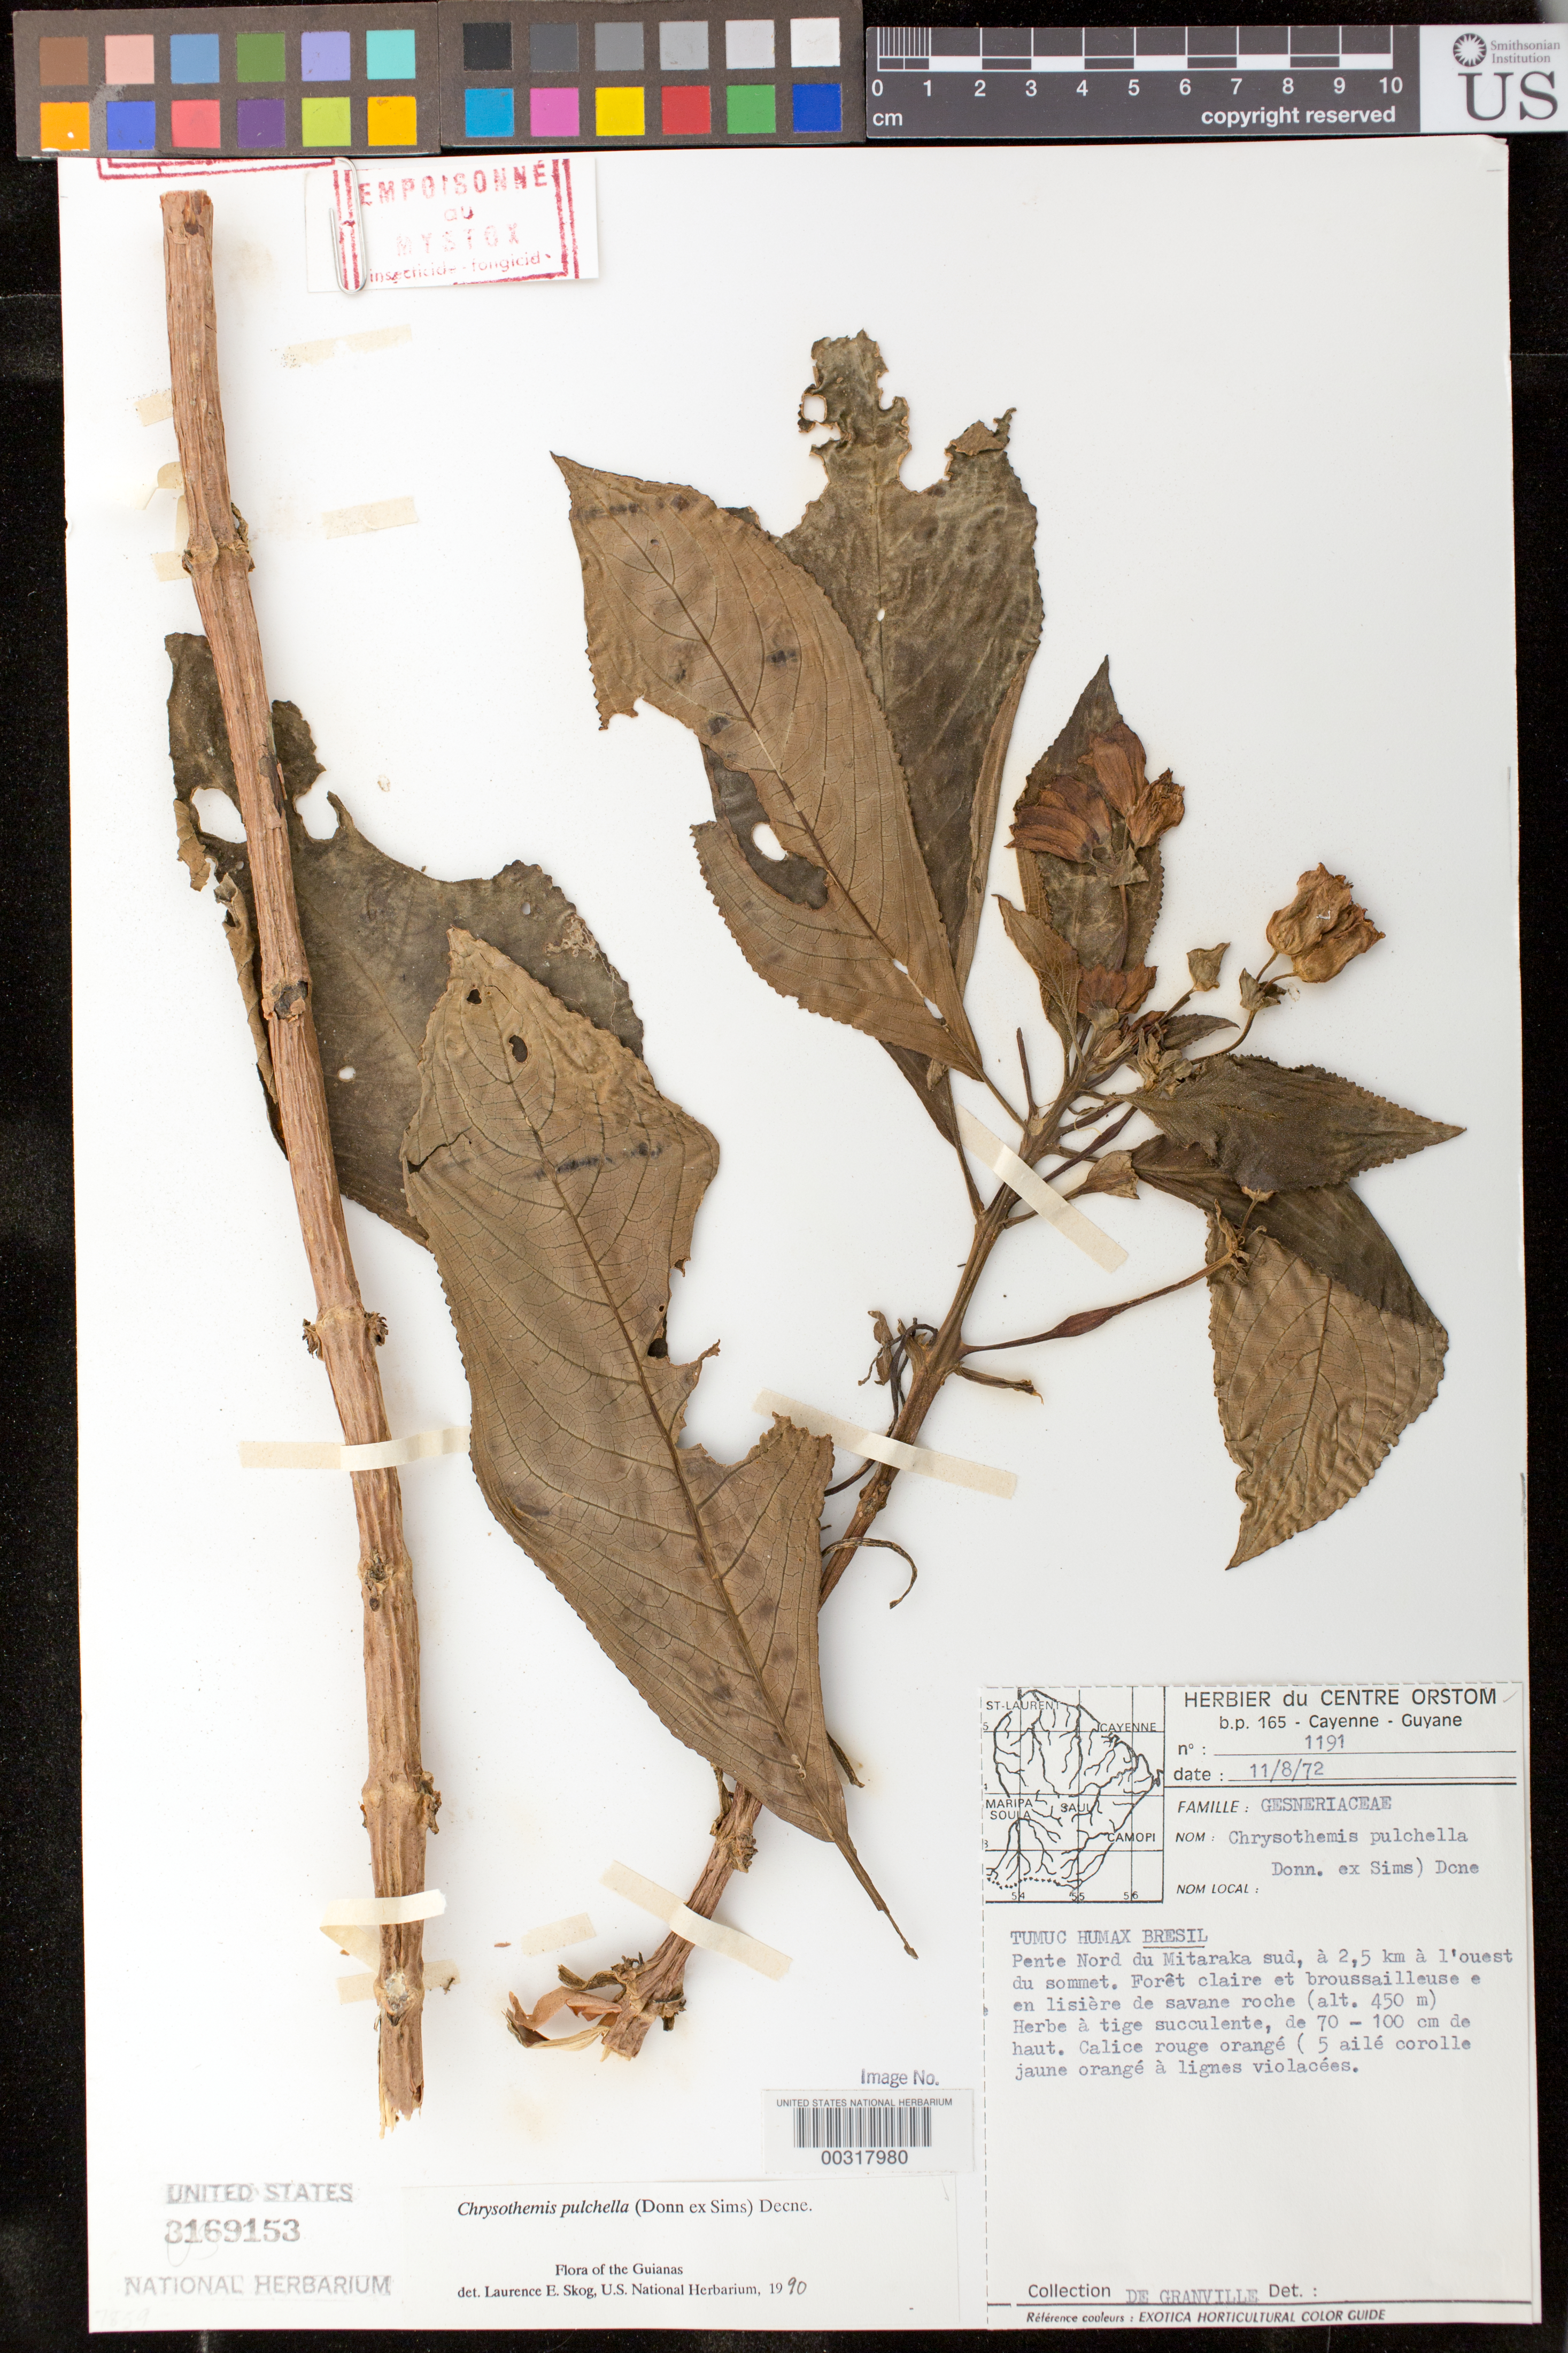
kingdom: Plantae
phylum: Tracheophyta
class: Magnoliopsida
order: Lamiales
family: Gesneriaceae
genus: Chrysothemis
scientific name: Chrysothemis pulchella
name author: (Donn ex Sims) Decne.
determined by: Skog, Laurence E.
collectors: J.-J. de Granville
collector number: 1191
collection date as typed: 11 Aug 1972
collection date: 1972-08-11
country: Brazil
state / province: Amapá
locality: Tumuc Humac, Pente Nord du Mitaraka Sud, à 2.5 km à l'ouest du sommet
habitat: Forêt claire et broussailleuse en lisière de savane roche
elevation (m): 450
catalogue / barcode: US 3169153